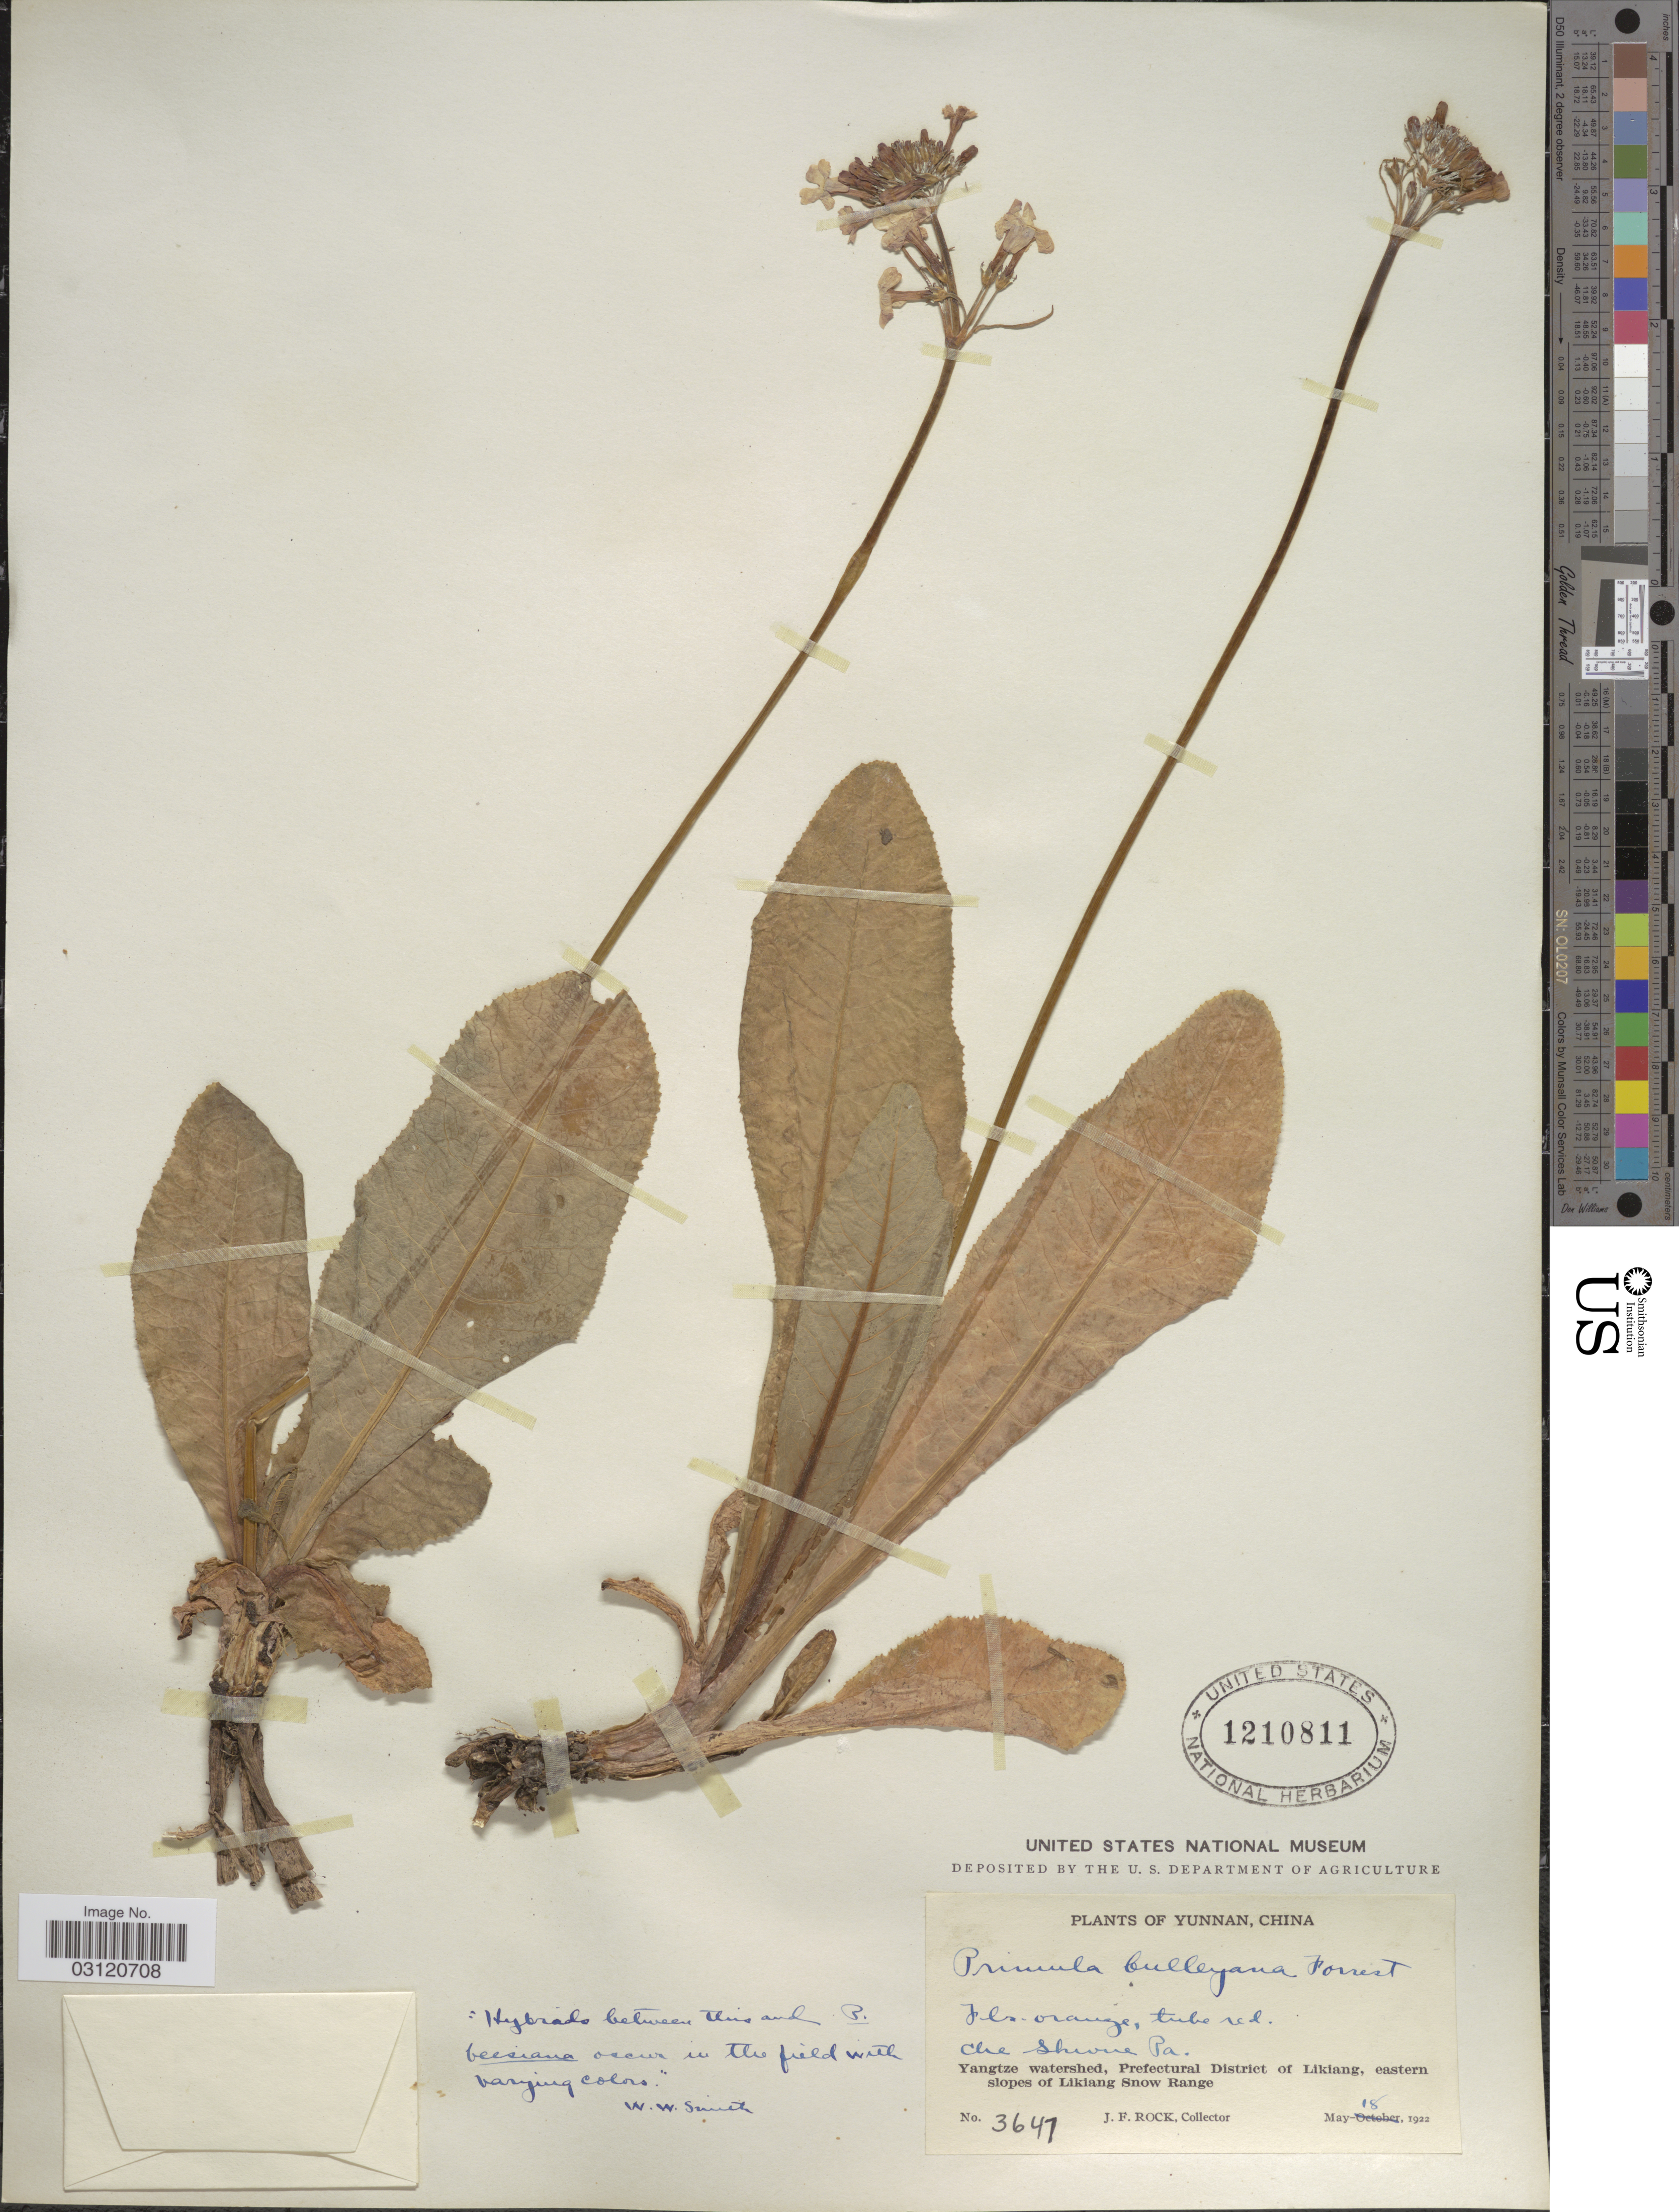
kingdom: Plantae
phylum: Tracheophyta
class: Magnoliopsida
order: Ericales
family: Primulaceae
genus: Primula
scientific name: Primula bulleyana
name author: Forrest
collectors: J. Rock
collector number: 3647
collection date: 1922-05-18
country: China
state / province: Yunnan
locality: Che Shime Pa, Yangtze watershed, Prefectural District of Likiang, eastern slopes of Likiang Snow Range.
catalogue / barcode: US 1210811